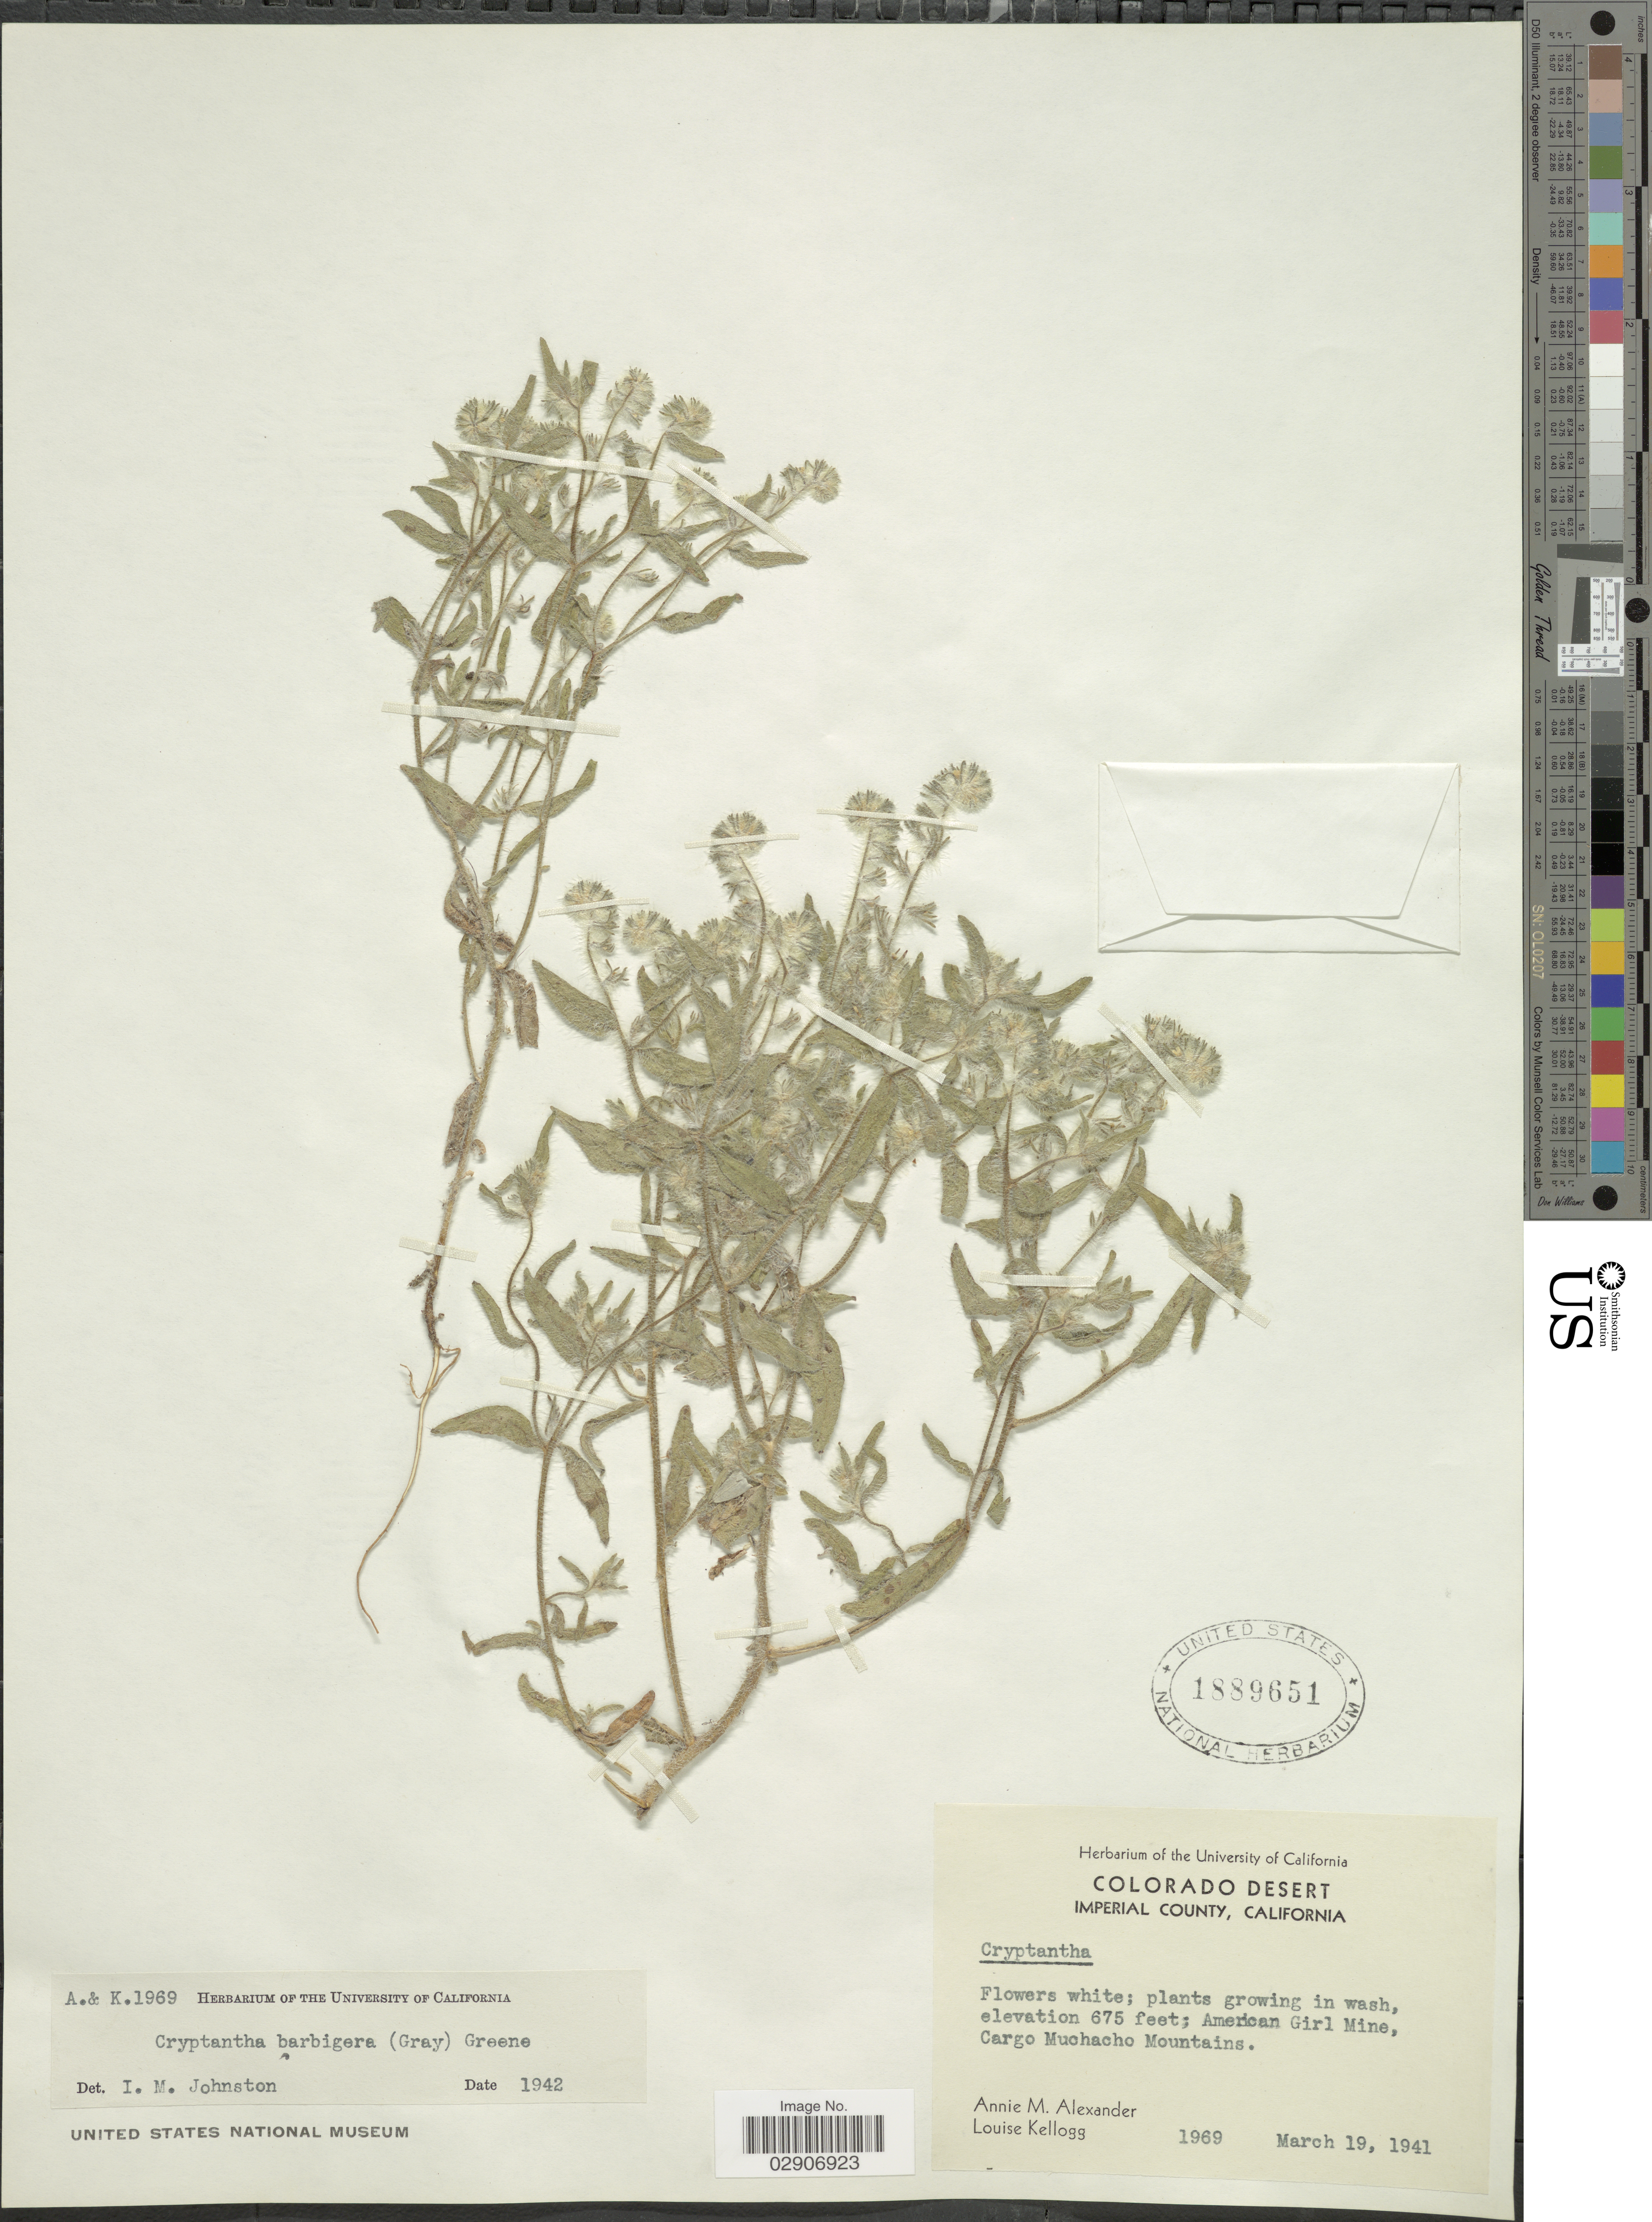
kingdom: Plantae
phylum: Tracheophyta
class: Magnoliopsida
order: Boraginales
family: Boraginaceae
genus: Cryptantha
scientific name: Cryptantha barbigera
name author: (A. Gray) Greene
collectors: A. M. Alexander & L. Kellogg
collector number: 1969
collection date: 1941-03-19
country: United States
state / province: California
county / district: Imperial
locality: Colorado Desert. Imperial County. American Girl Mine, Cargo Muchado Mountains.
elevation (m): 206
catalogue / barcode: US 1889651